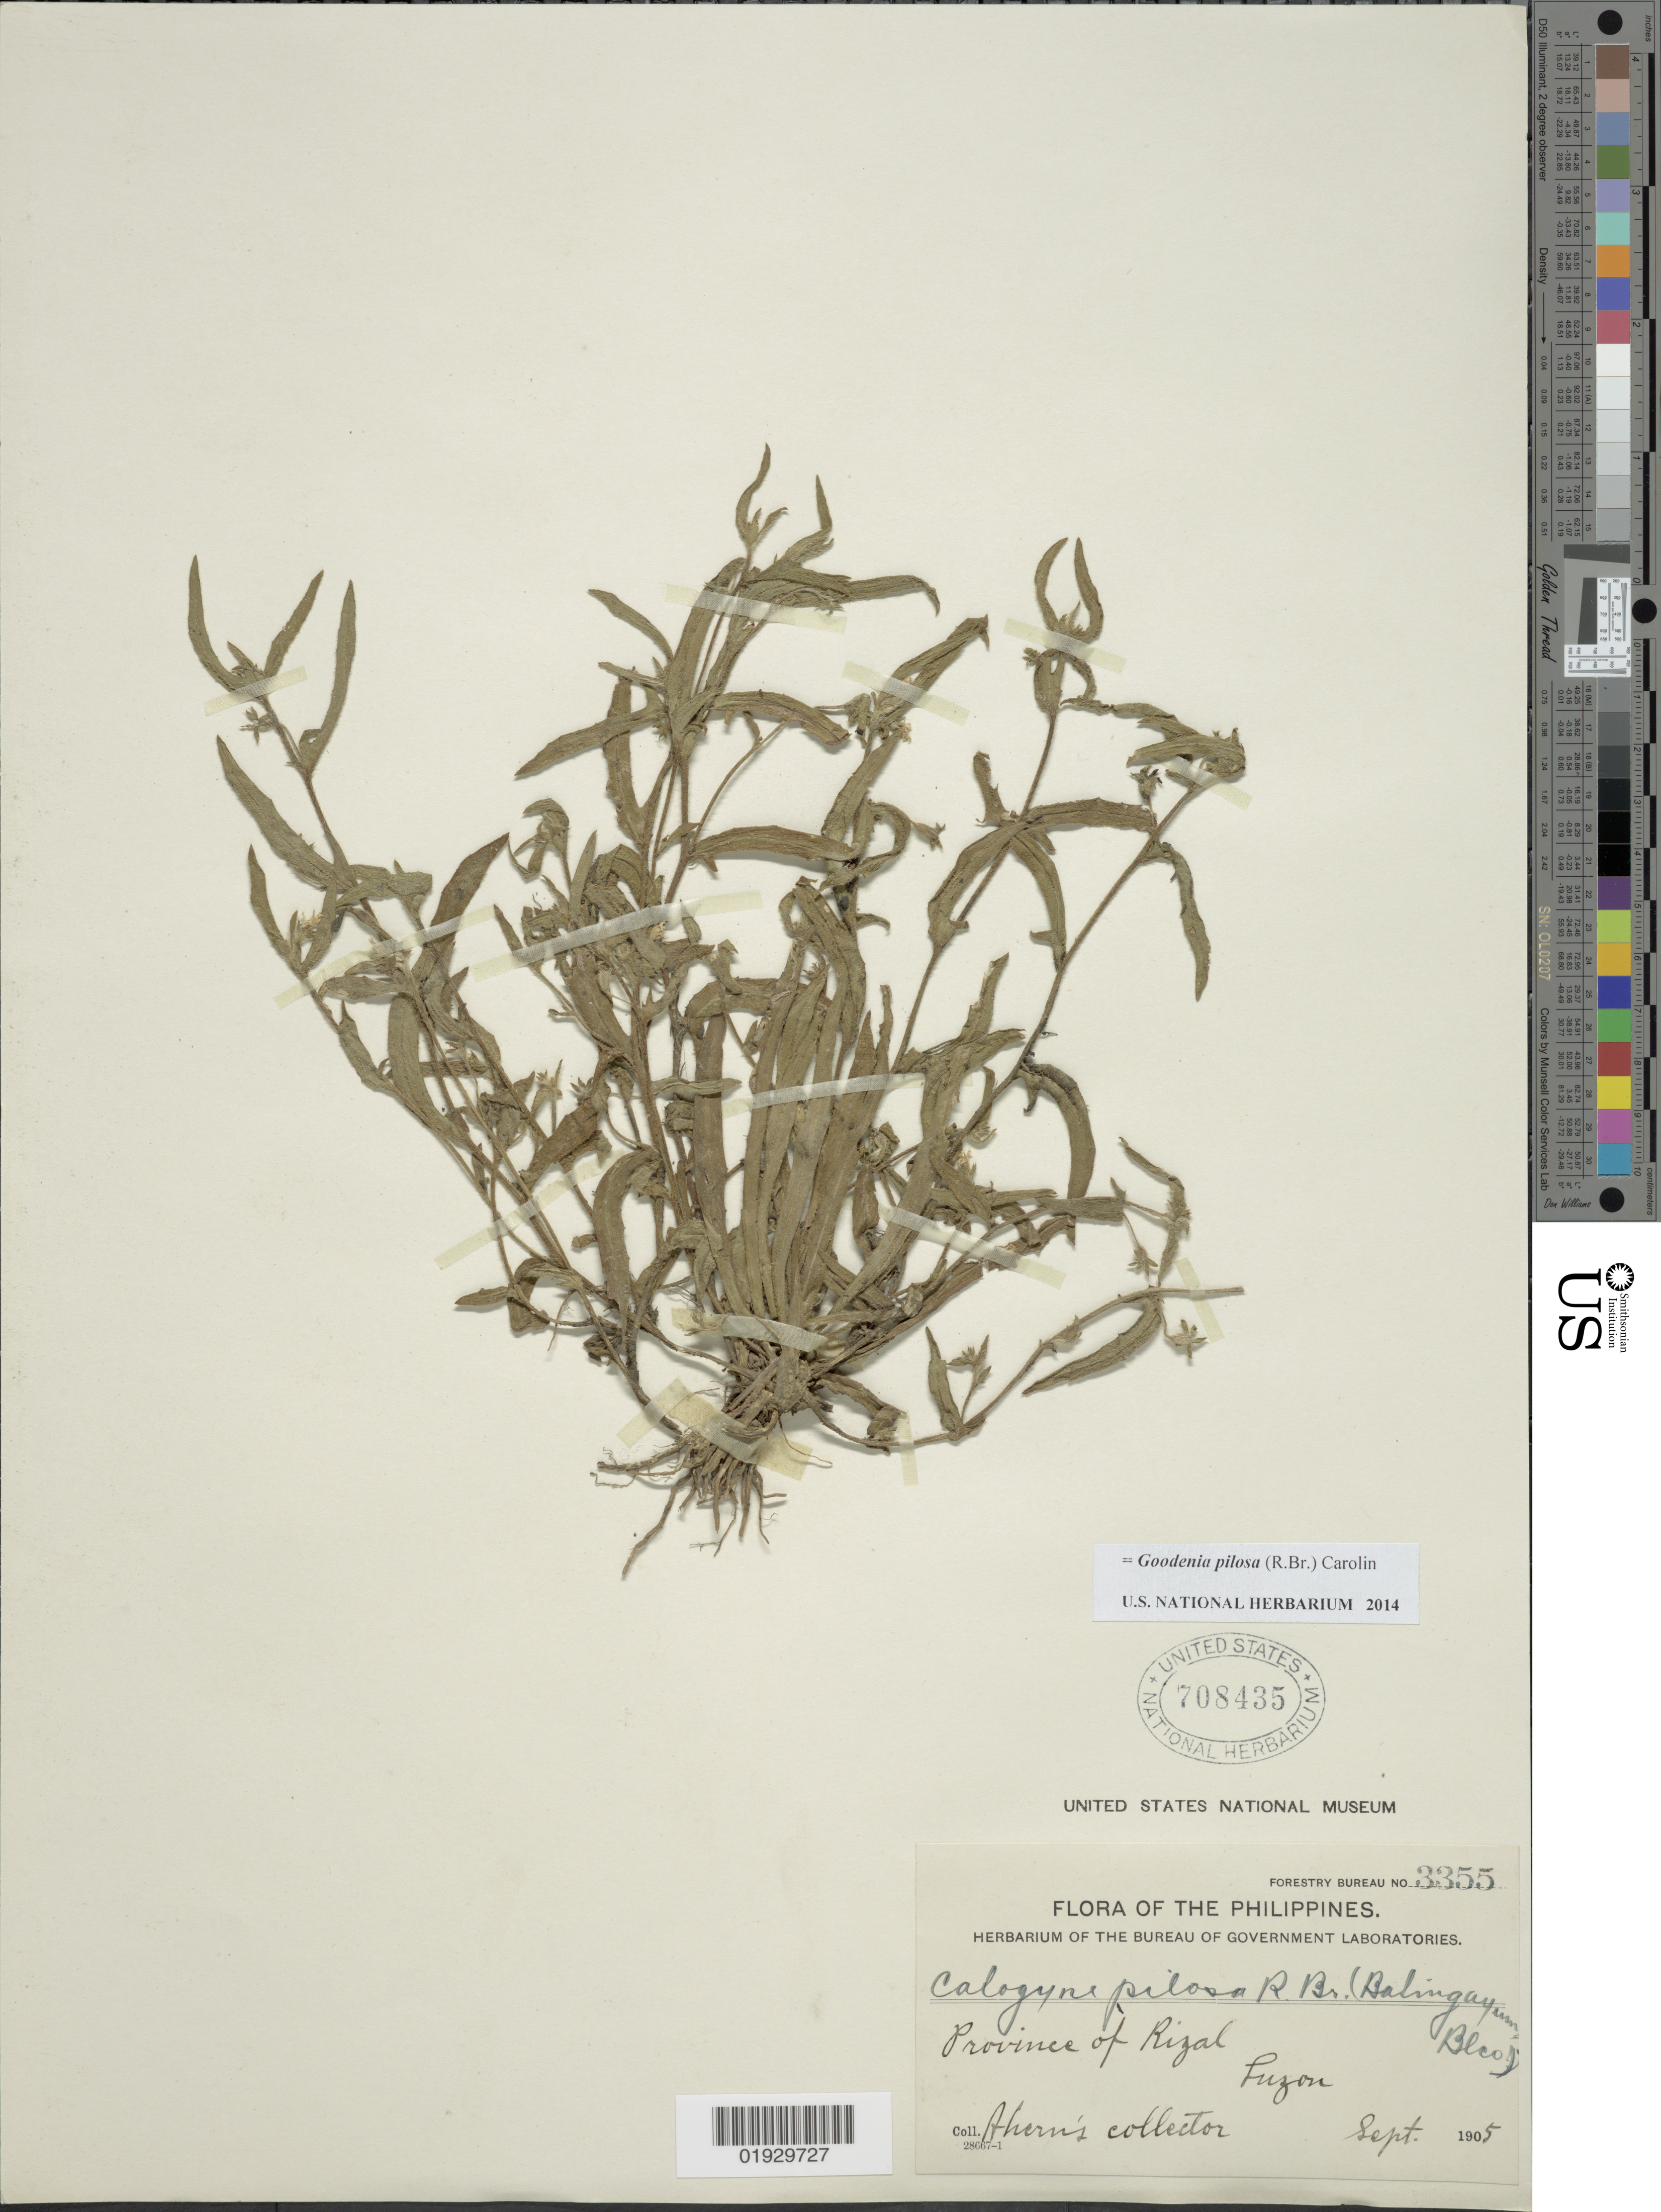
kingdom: Plantae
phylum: Tracheophyta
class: Magnoliopsida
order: Asterales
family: Goodeniaceae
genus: Goodenia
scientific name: Goodenia pilosa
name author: (R. Br.) Carolin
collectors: Ahern's collector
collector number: Forestry Bureau 3355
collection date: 1905-09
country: Philippines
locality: Province of Rizal, Luzon.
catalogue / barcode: US 708435